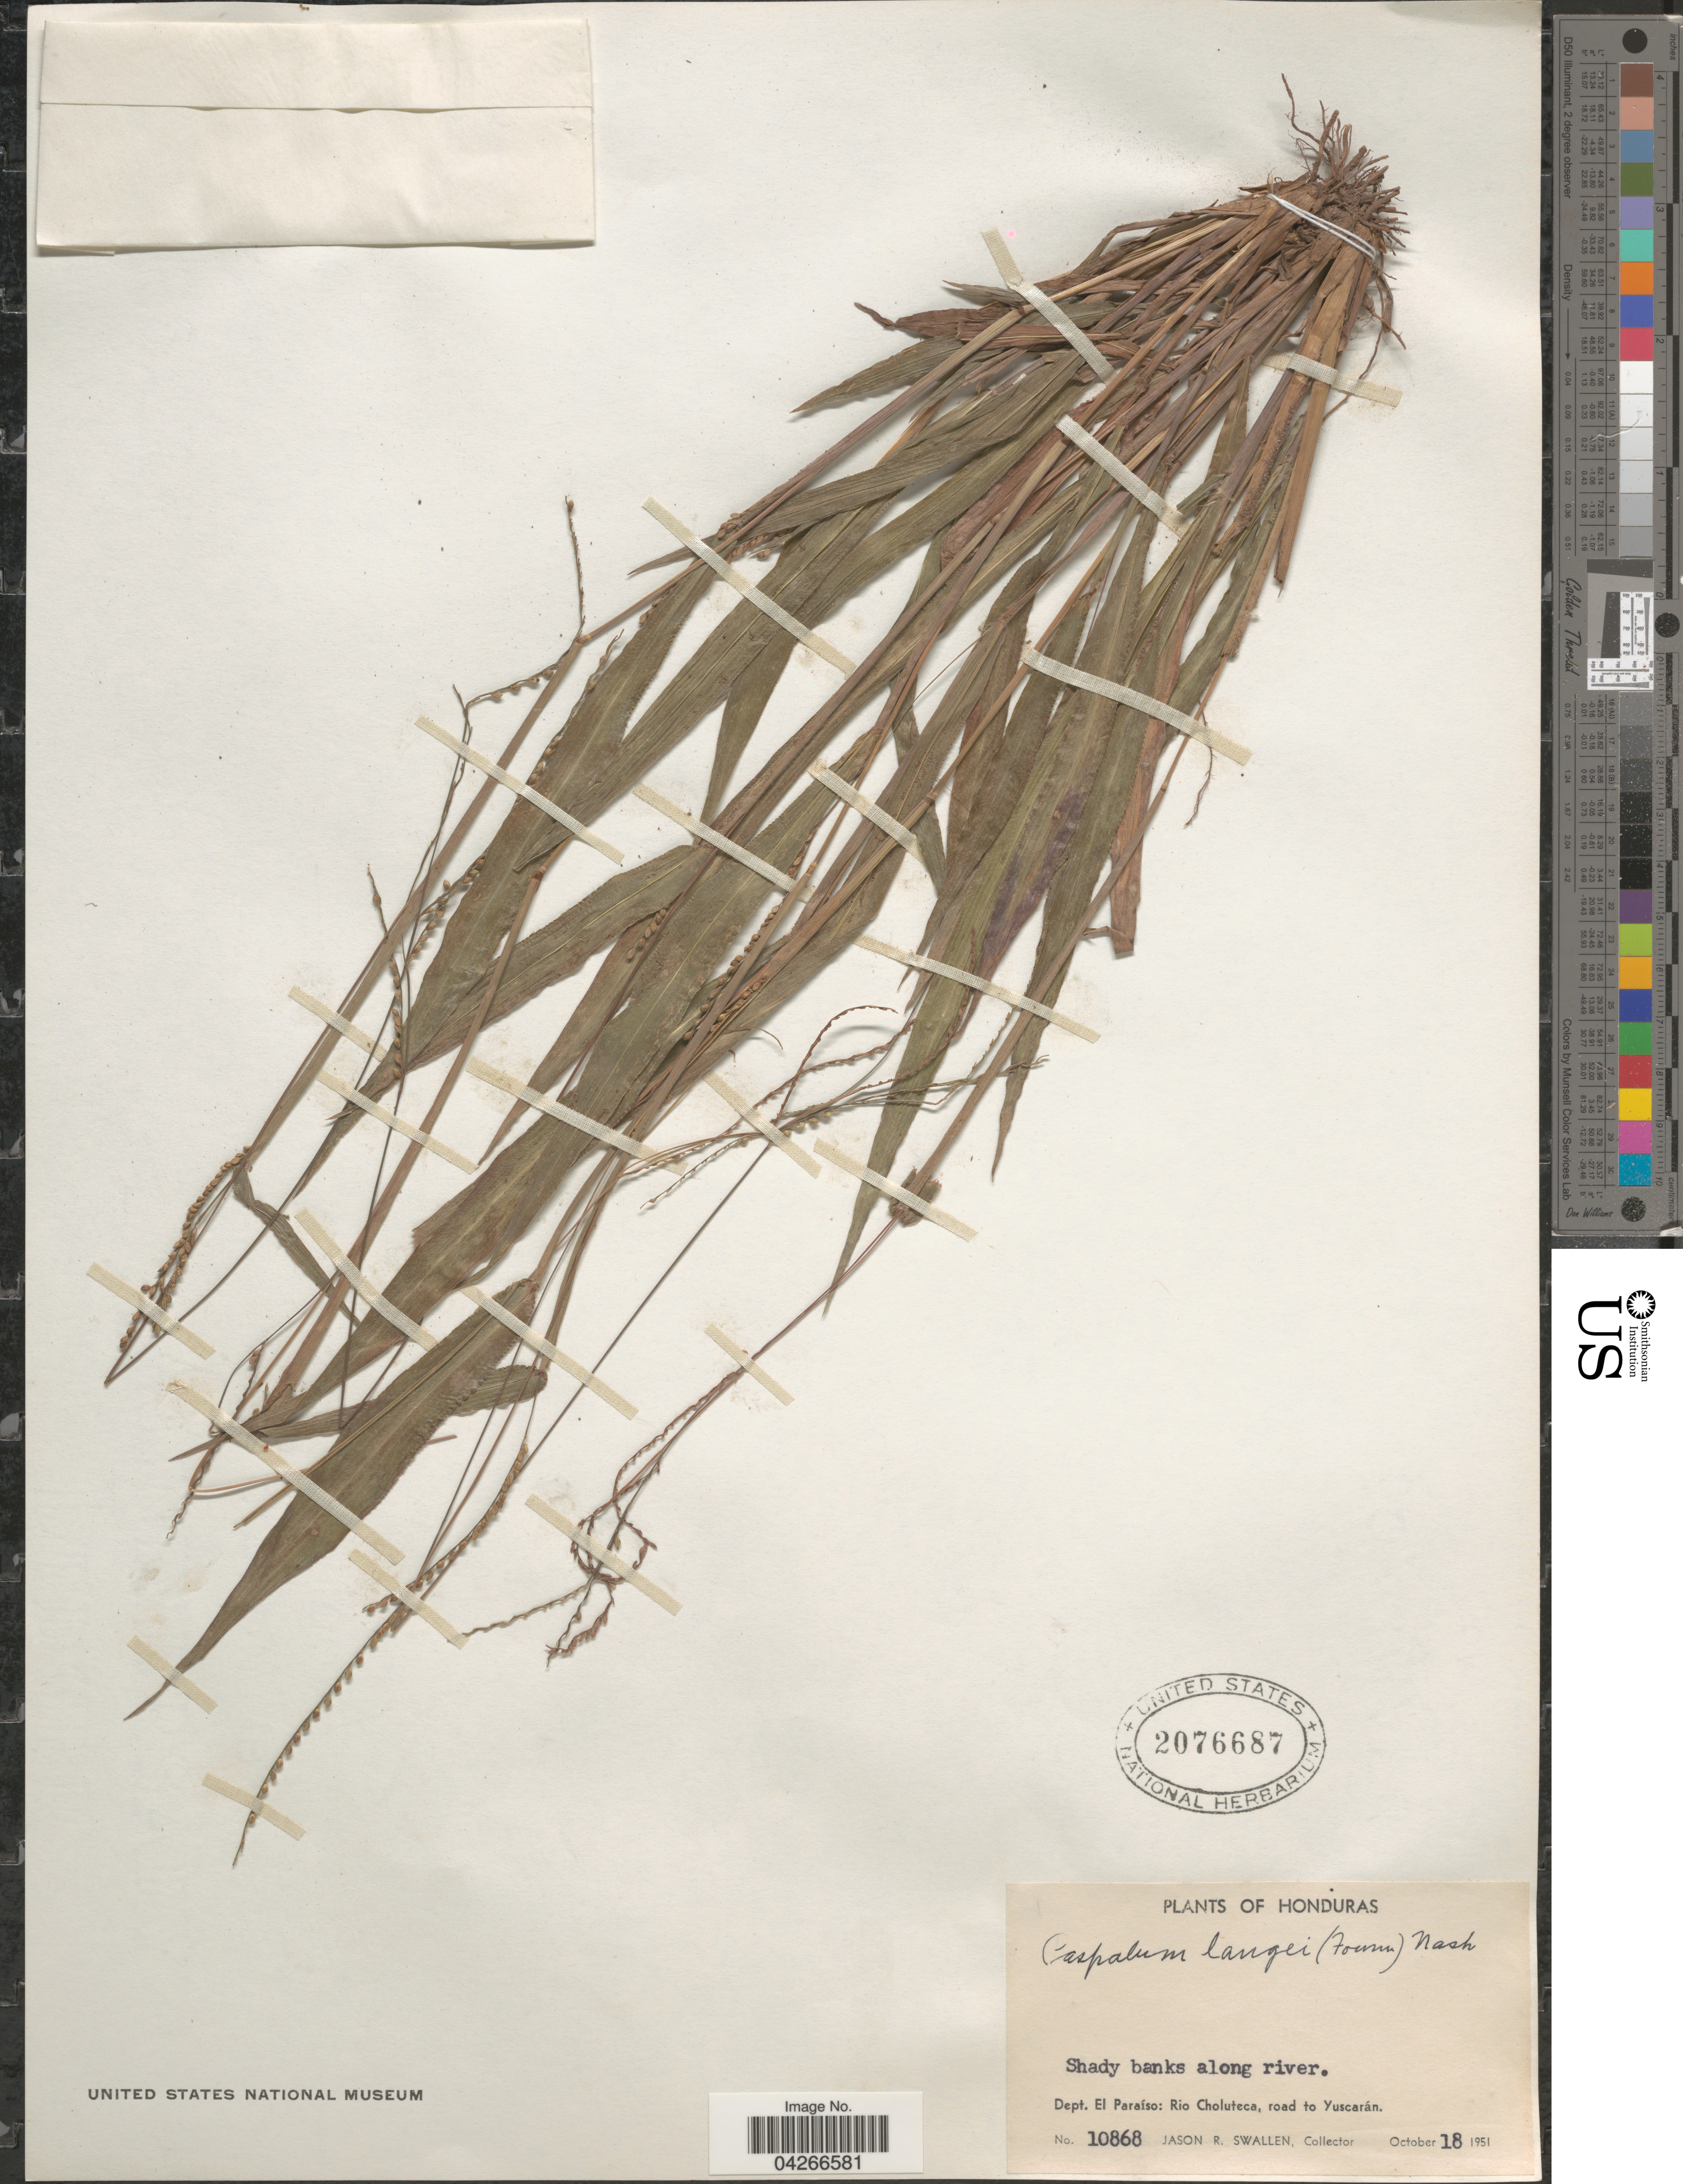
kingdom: Plantae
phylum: Tracheophyta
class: Liliopsida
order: Poales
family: Poaceae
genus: Paspalum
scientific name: Paspalum langei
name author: (E. Fourn.) Nash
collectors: J. R. Swallen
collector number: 10868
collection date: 1951-10-18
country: Honduras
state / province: El Paraiso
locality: Dept. El Paraíso: Rio Choluteca, road to Yuscarán.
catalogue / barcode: US 2076687